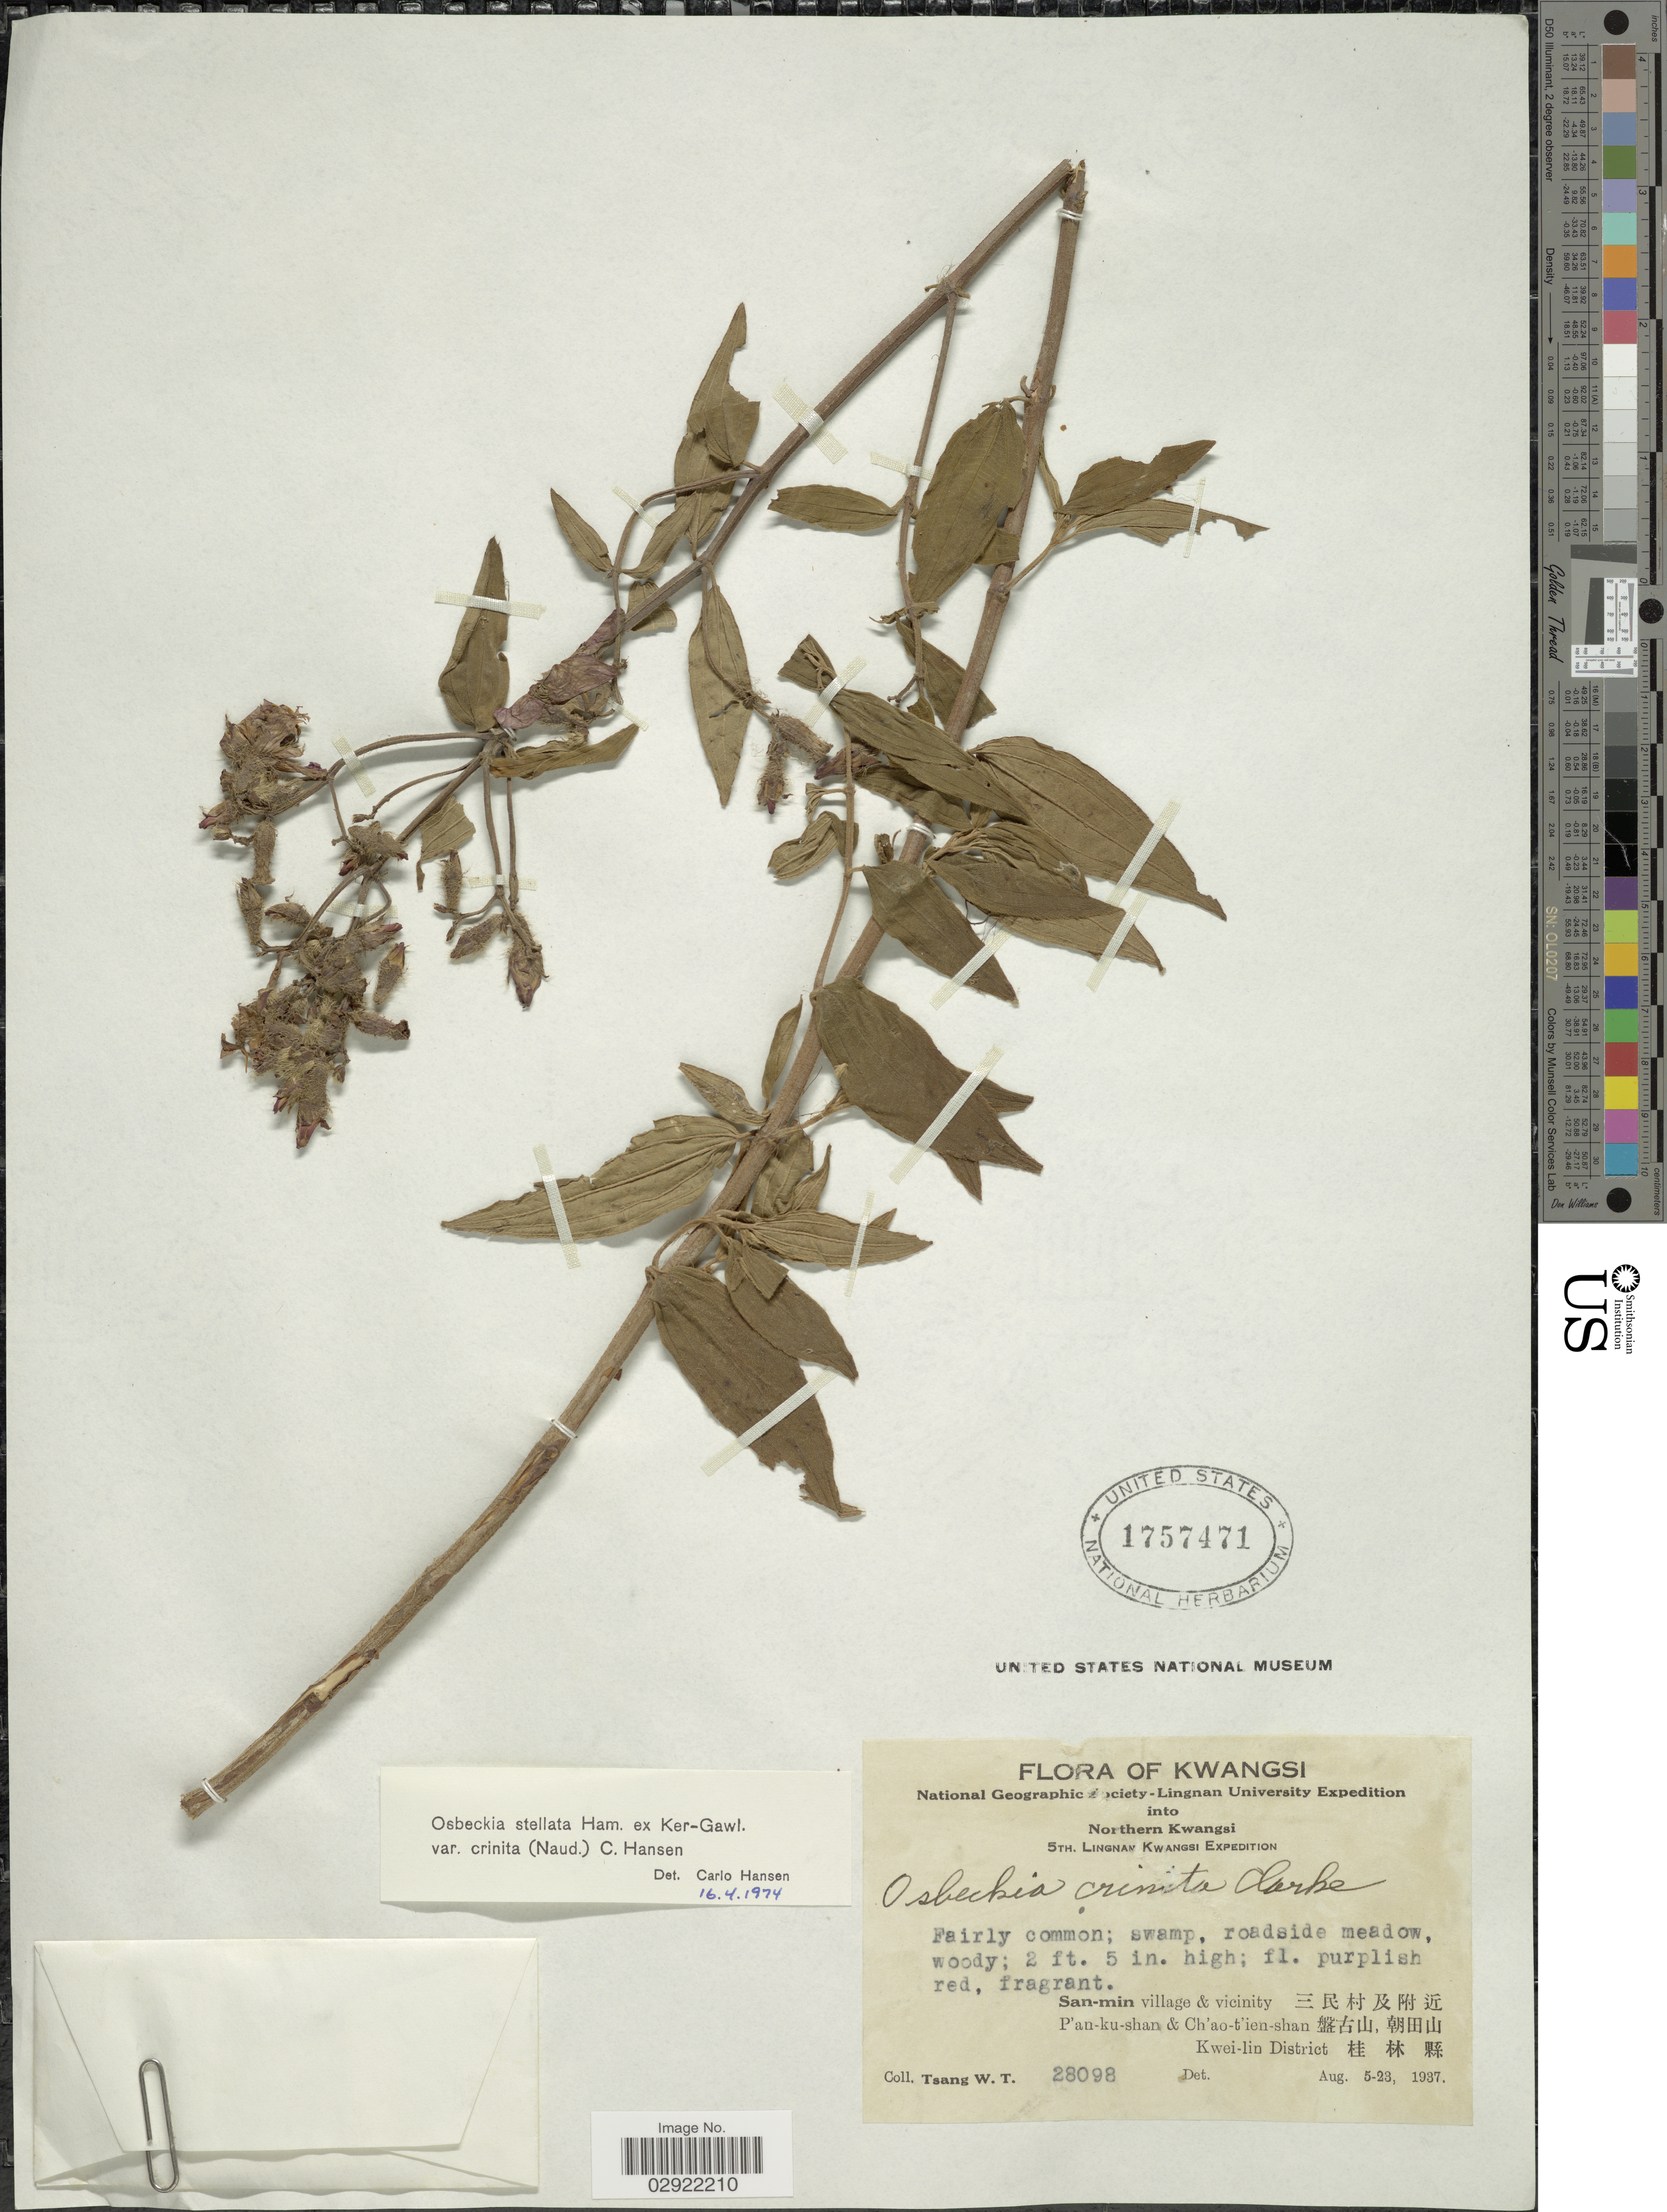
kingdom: Plantae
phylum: Tracheophyta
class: Magnoliopsida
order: Myrtales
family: Melastomataceae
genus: Osbeckia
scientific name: Osbeckia stellata var. crinita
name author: (Benth. ex Naudin) C.Hansen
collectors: W. T. Tsang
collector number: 28098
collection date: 1937-08-05/1937-08-23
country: China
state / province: Guangxi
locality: Kwangsi, Northern Kwangsi. San-min village & vicinity. P'au-ku-shan & Ch'ao-t'ien-shan, Kwei-lin District.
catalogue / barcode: US 1757471